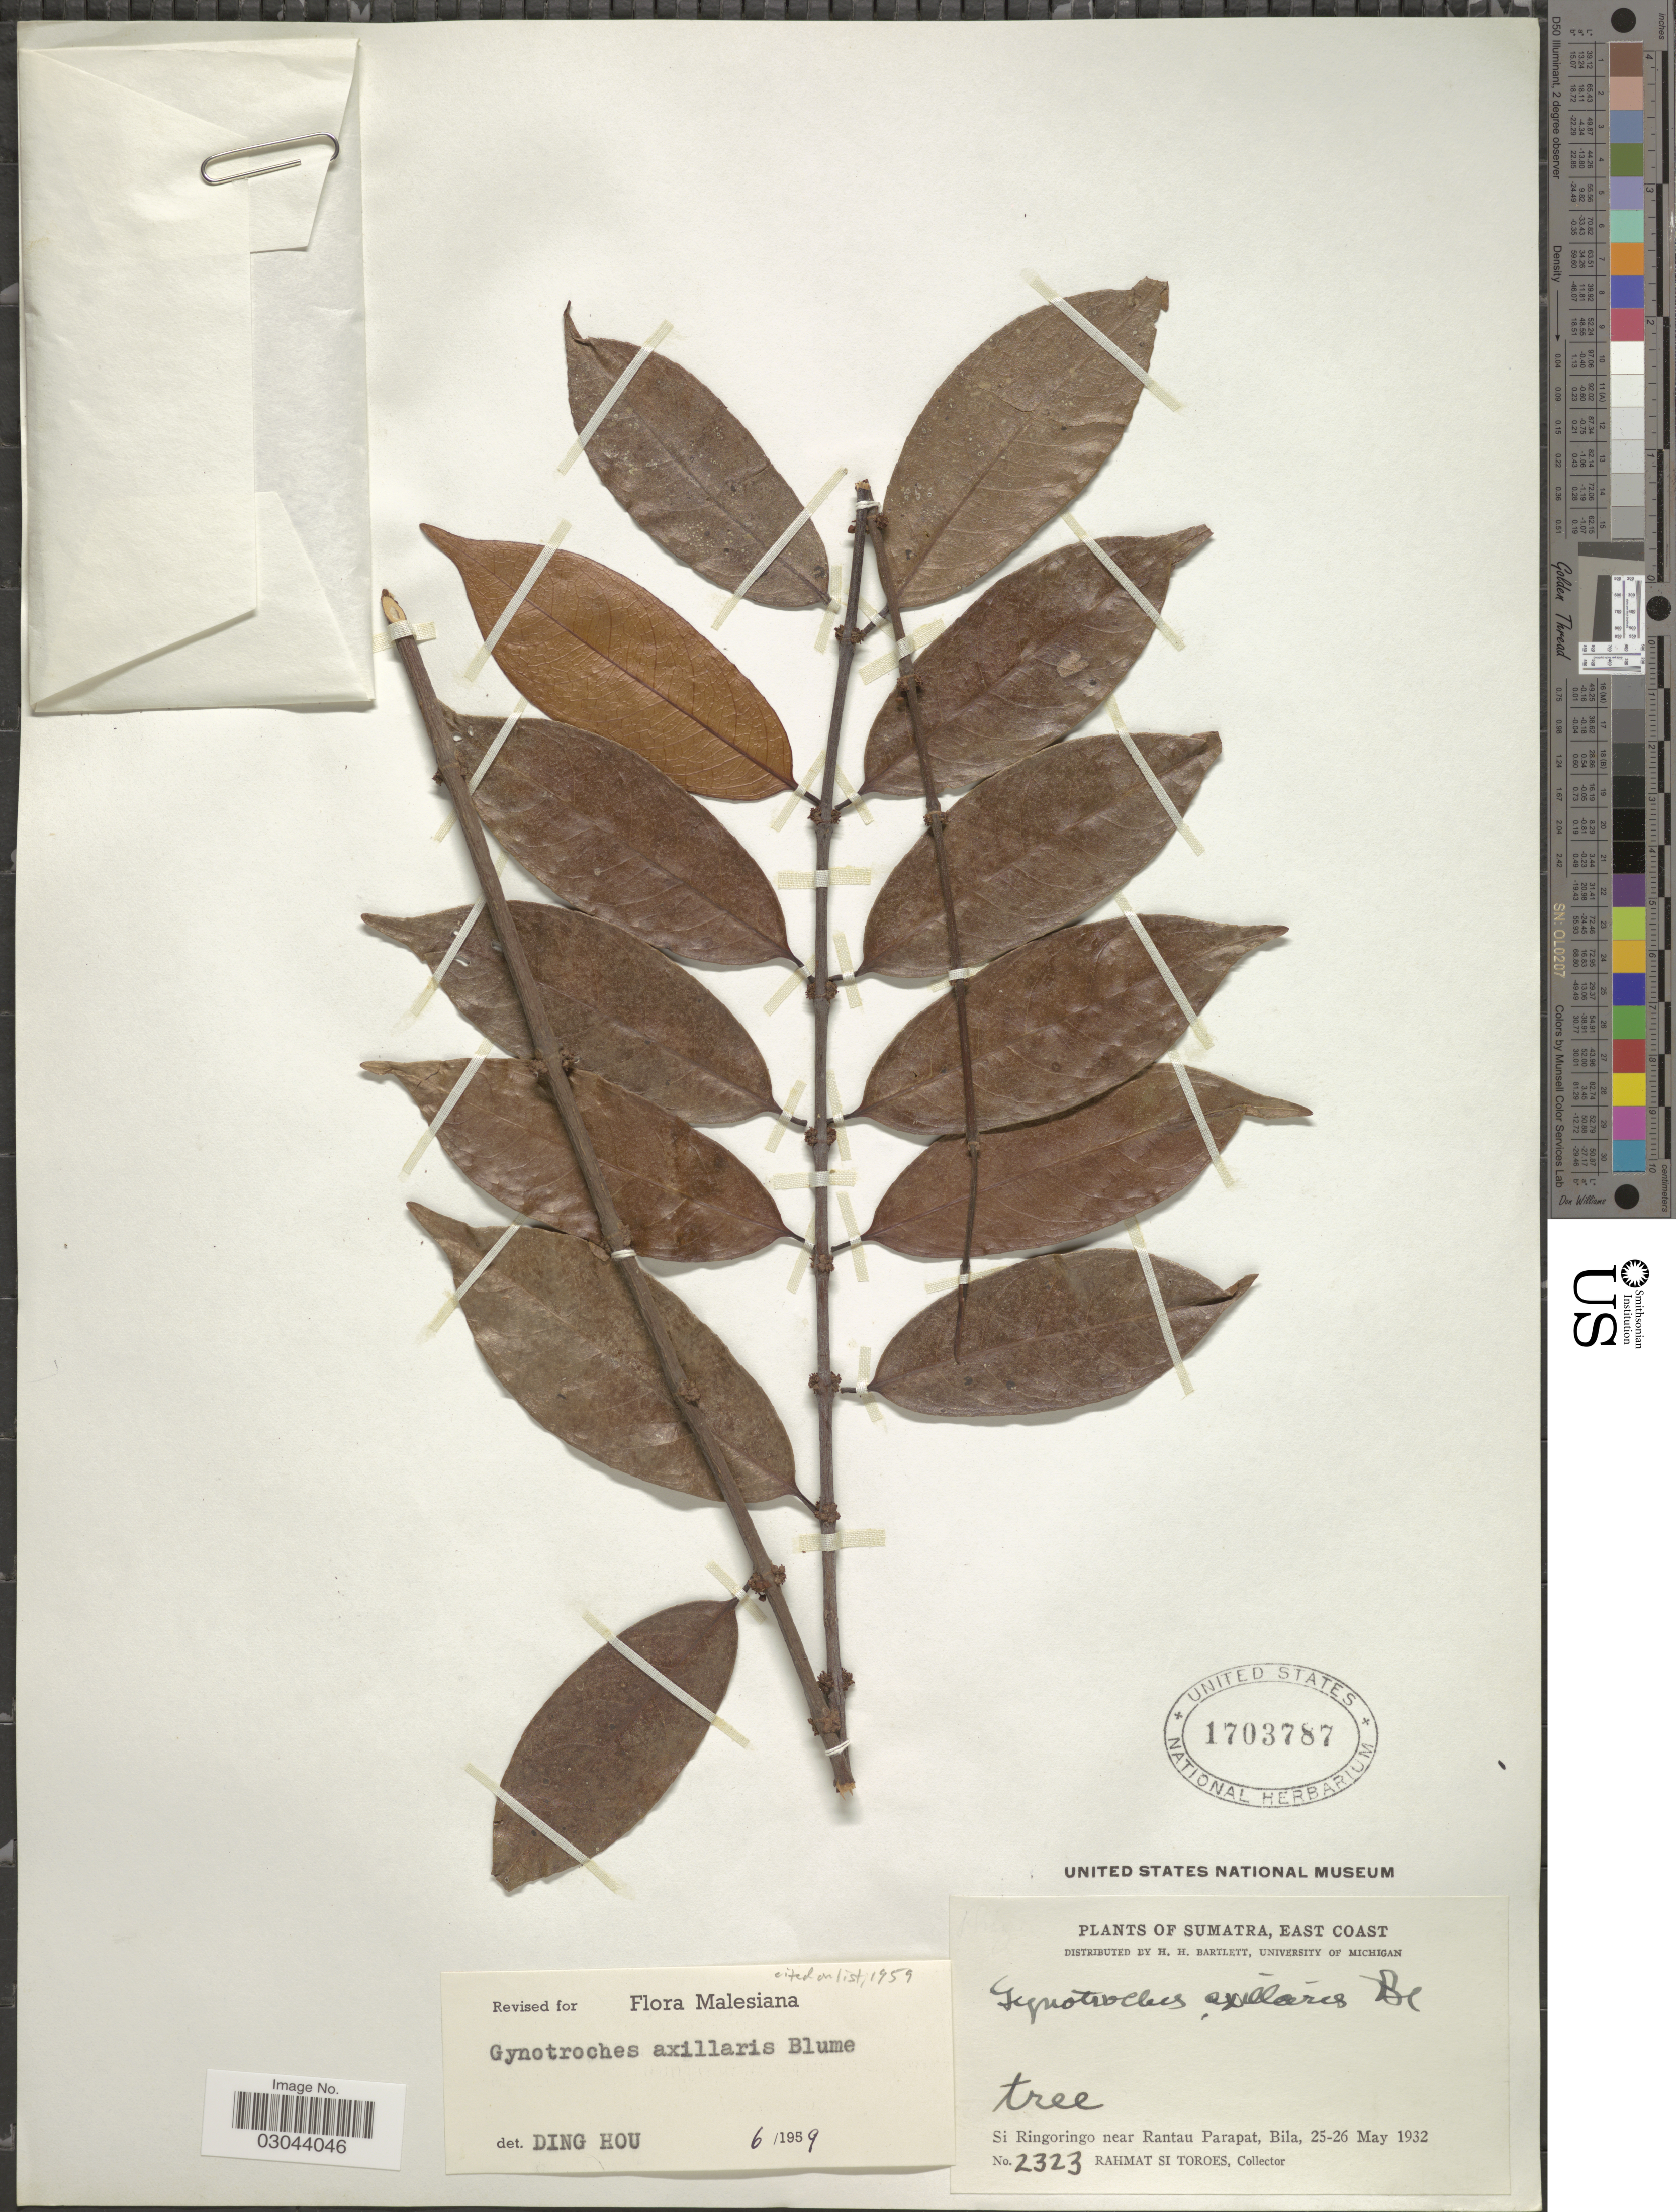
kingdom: Plantae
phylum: Tracheophyta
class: Magnoliopsida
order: Malpighiales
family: Rhizophoraceae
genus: Gynotroches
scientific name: Gynotroches axillaris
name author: Blume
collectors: Rahmat Si Boeea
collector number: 2323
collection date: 1932-05-25/1932-05-26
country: Indonesia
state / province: Sumatra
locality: East Coast. Si Ringoringo near Rantau Parapat, Bila.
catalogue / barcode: US 1703787